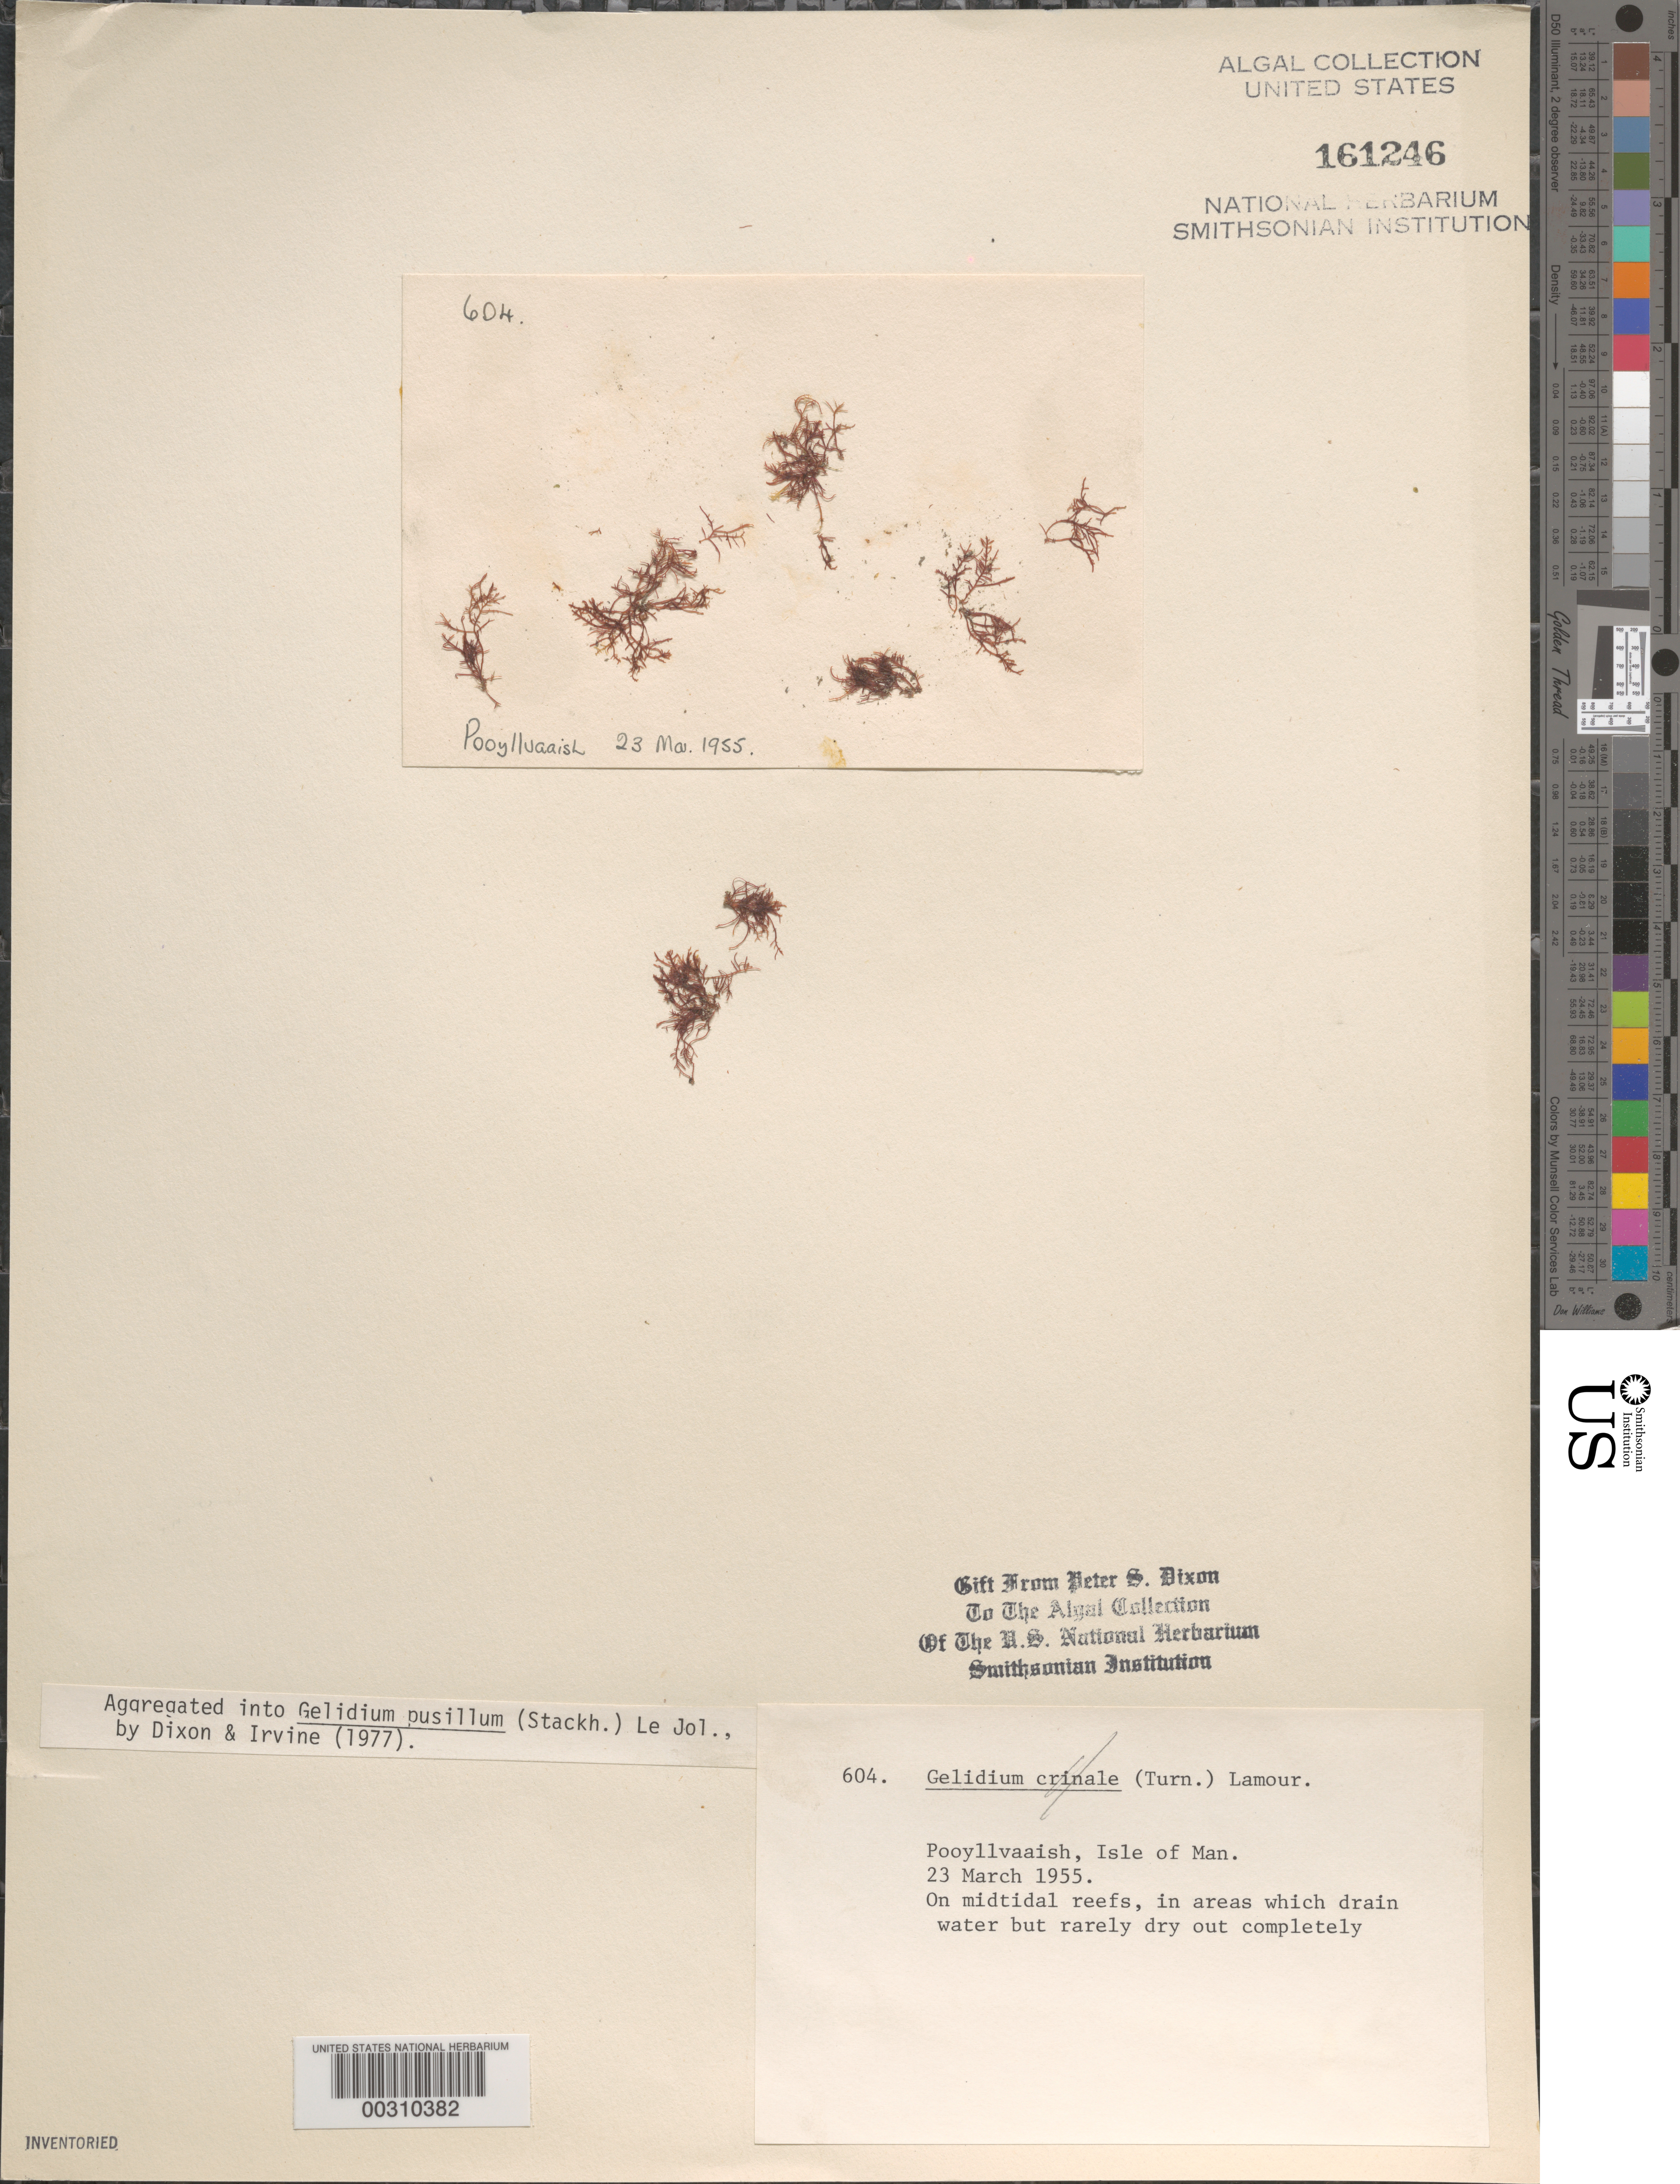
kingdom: Plantae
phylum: Rhodophyta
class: Florideophyceae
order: Gelidiales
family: Gelidiaceae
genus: Gelidium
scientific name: Gelidium pusillum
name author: (Stackh.) Le Jol.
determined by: Dixon, P. S.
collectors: P. S. Dixon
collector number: PSD 604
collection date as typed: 23 Mar 1955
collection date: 1955-03-23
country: United Kingdom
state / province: England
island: Isle of Man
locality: Pooyllvaaish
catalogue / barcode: US 161246